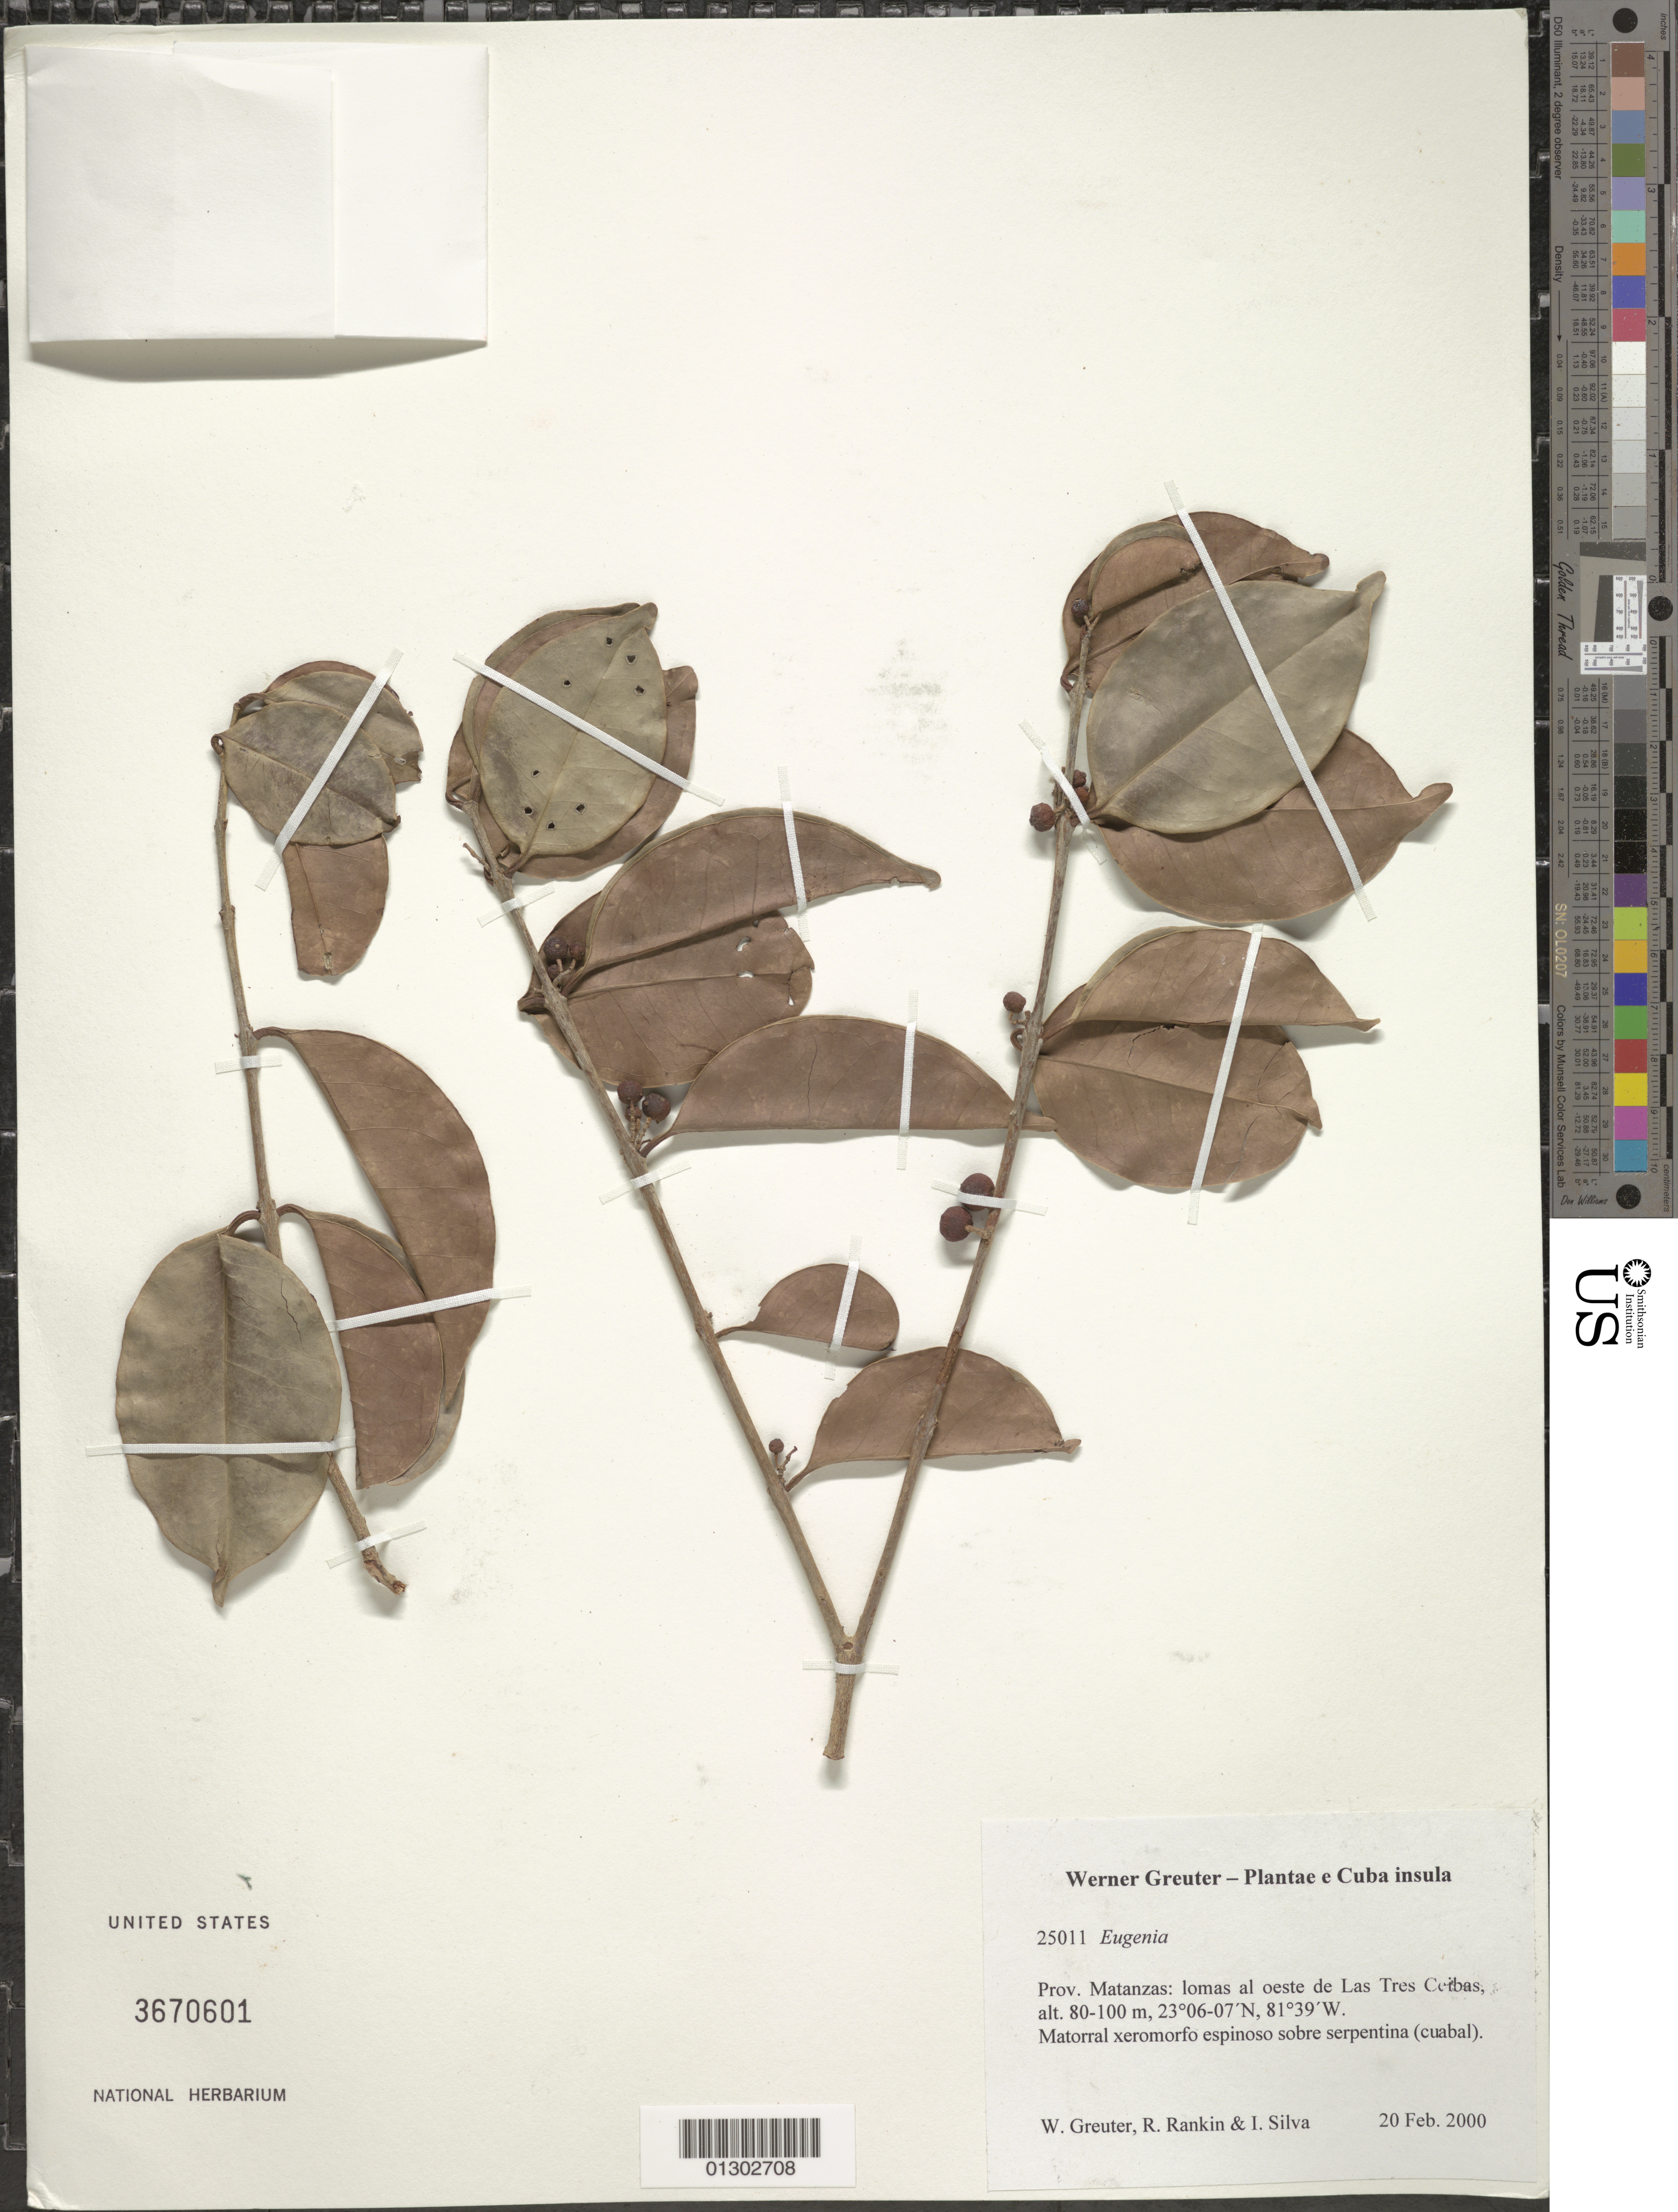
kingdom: Plantae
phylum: Tracheophyta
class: Magnoliopsida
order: Myrtales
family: Myrtaceae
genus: Eugenia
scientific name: Eugenia sp.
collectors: W. R. Greuter, R. Rankin Rodriguez & I. Silva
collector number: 25011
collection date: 2000-02-20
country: Cuba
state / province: Matanzas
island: Cuba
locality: Las Tres Ceibas, lomas al oeste.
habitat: Matorral xeromorfo espinoso sobre serpentina (cuabal).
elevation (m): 80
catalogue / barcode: US 3670601